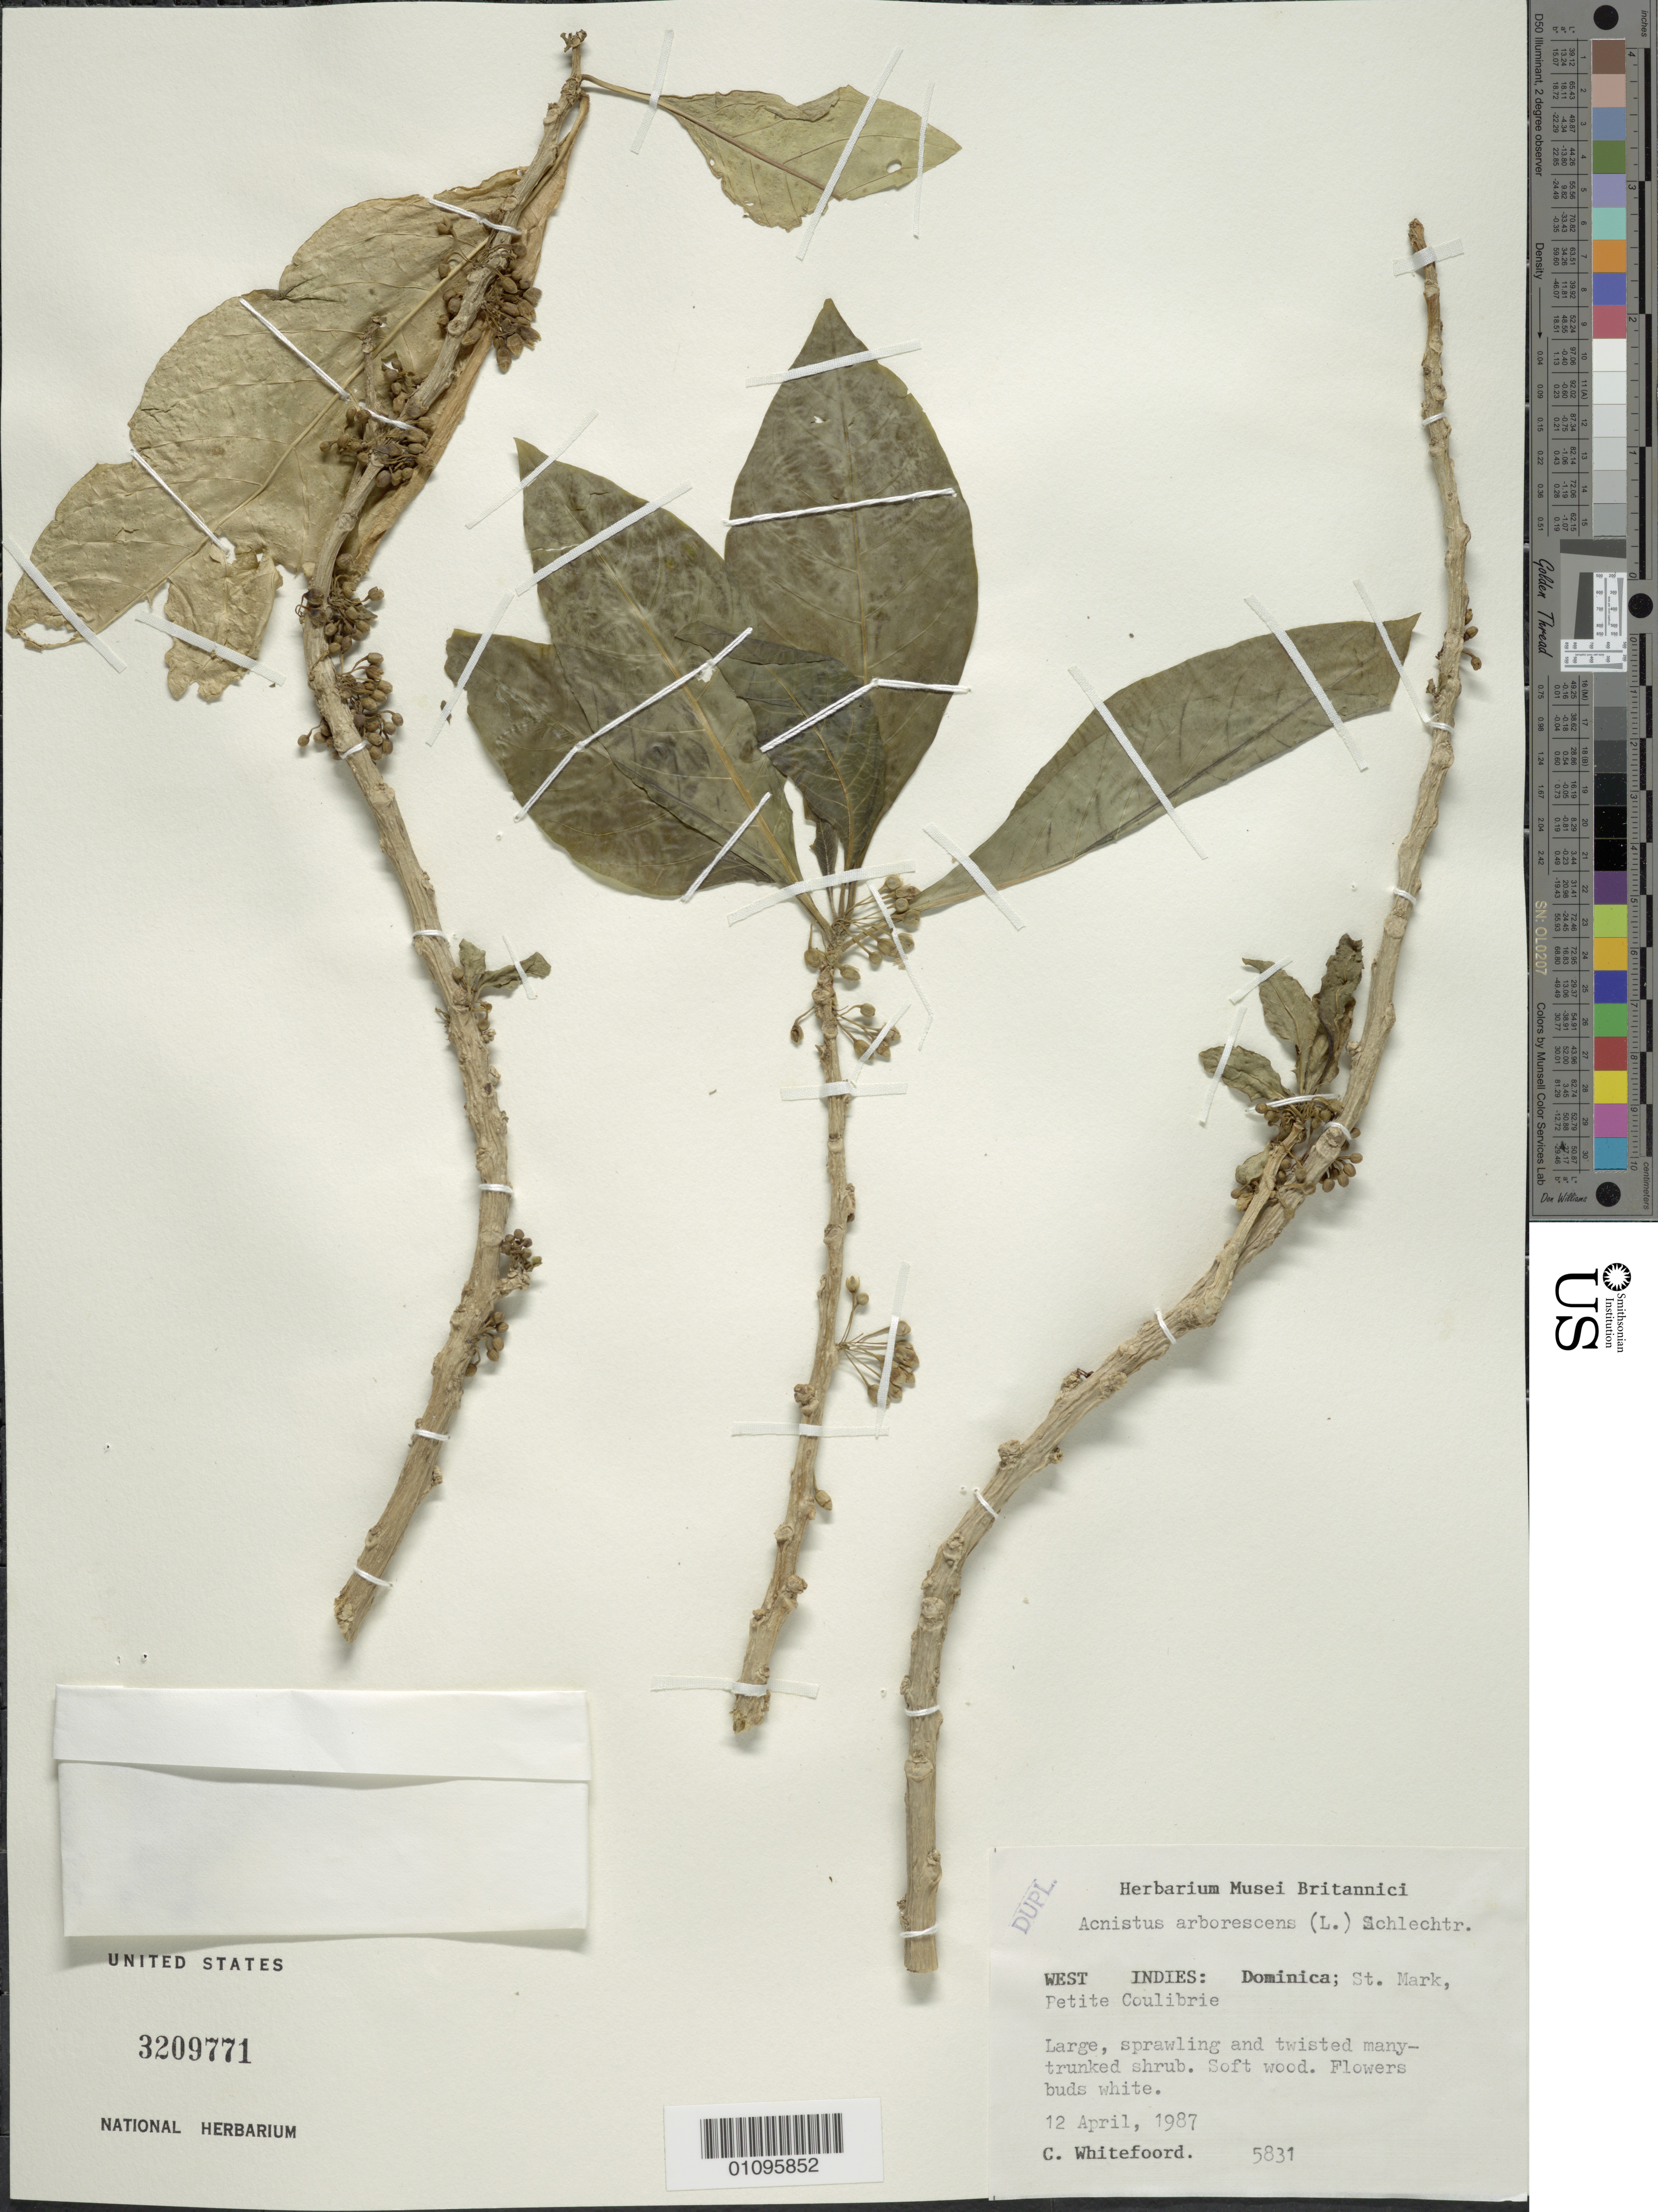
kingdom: Plantae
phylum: Tracheophyta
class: Magnoliopsida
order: Solanales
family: Solanaceae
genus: Acnistus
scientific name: Acnistus arborescens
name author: (L.) Schltdl.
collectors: C. Whitefoord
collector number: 5831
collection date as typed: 12 Apr 1987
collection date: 1987-04-12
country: Dominica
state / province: St. Mark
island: Dominica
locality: Petite Coulibrie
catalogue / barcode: US 3209771